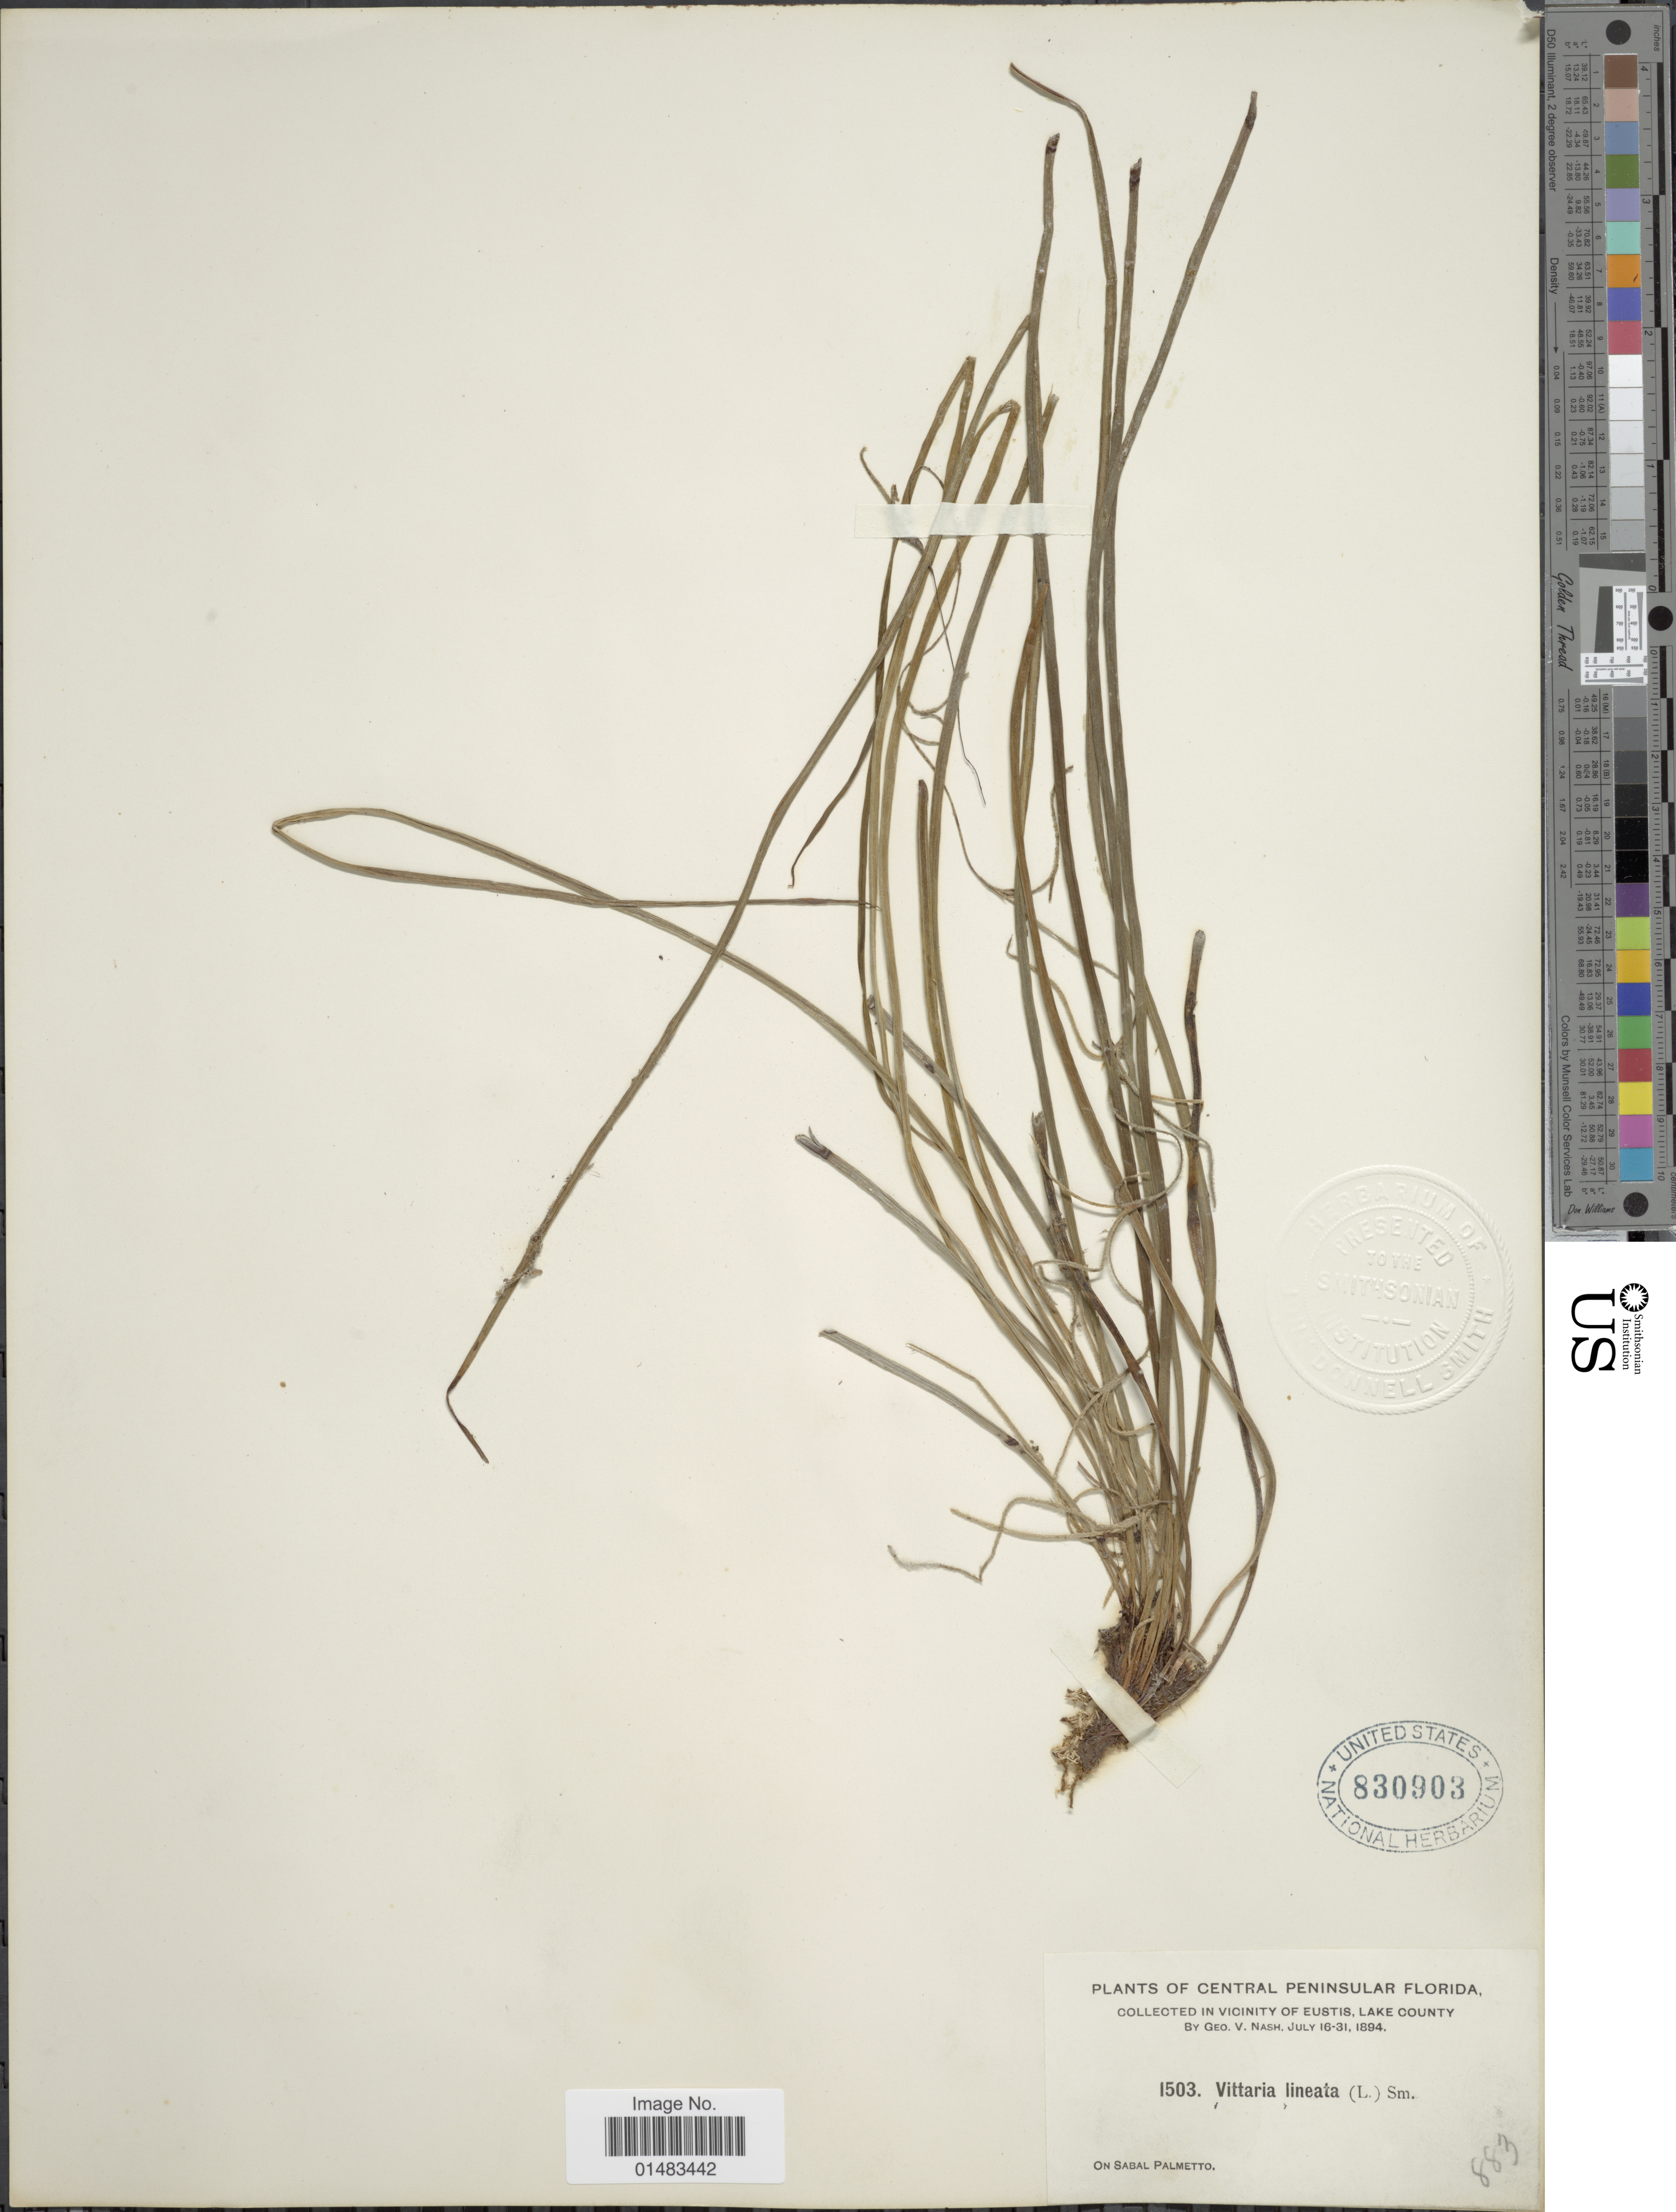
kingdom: Plantae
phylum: Tracheophyta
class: Polypodiopsida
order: Polypodiales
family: Pteridaceae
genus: Vittaria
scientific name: Vittaria lineata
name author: (L.) Sm.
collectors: V. Nash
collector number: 1503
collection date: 1894-07-16/1894-07-31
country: United States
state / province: Florida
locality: Plants of Central Peninsular Florida, in vicinity of Eustis, Lake County, On Sabal Palmetto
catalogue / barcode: US 830903